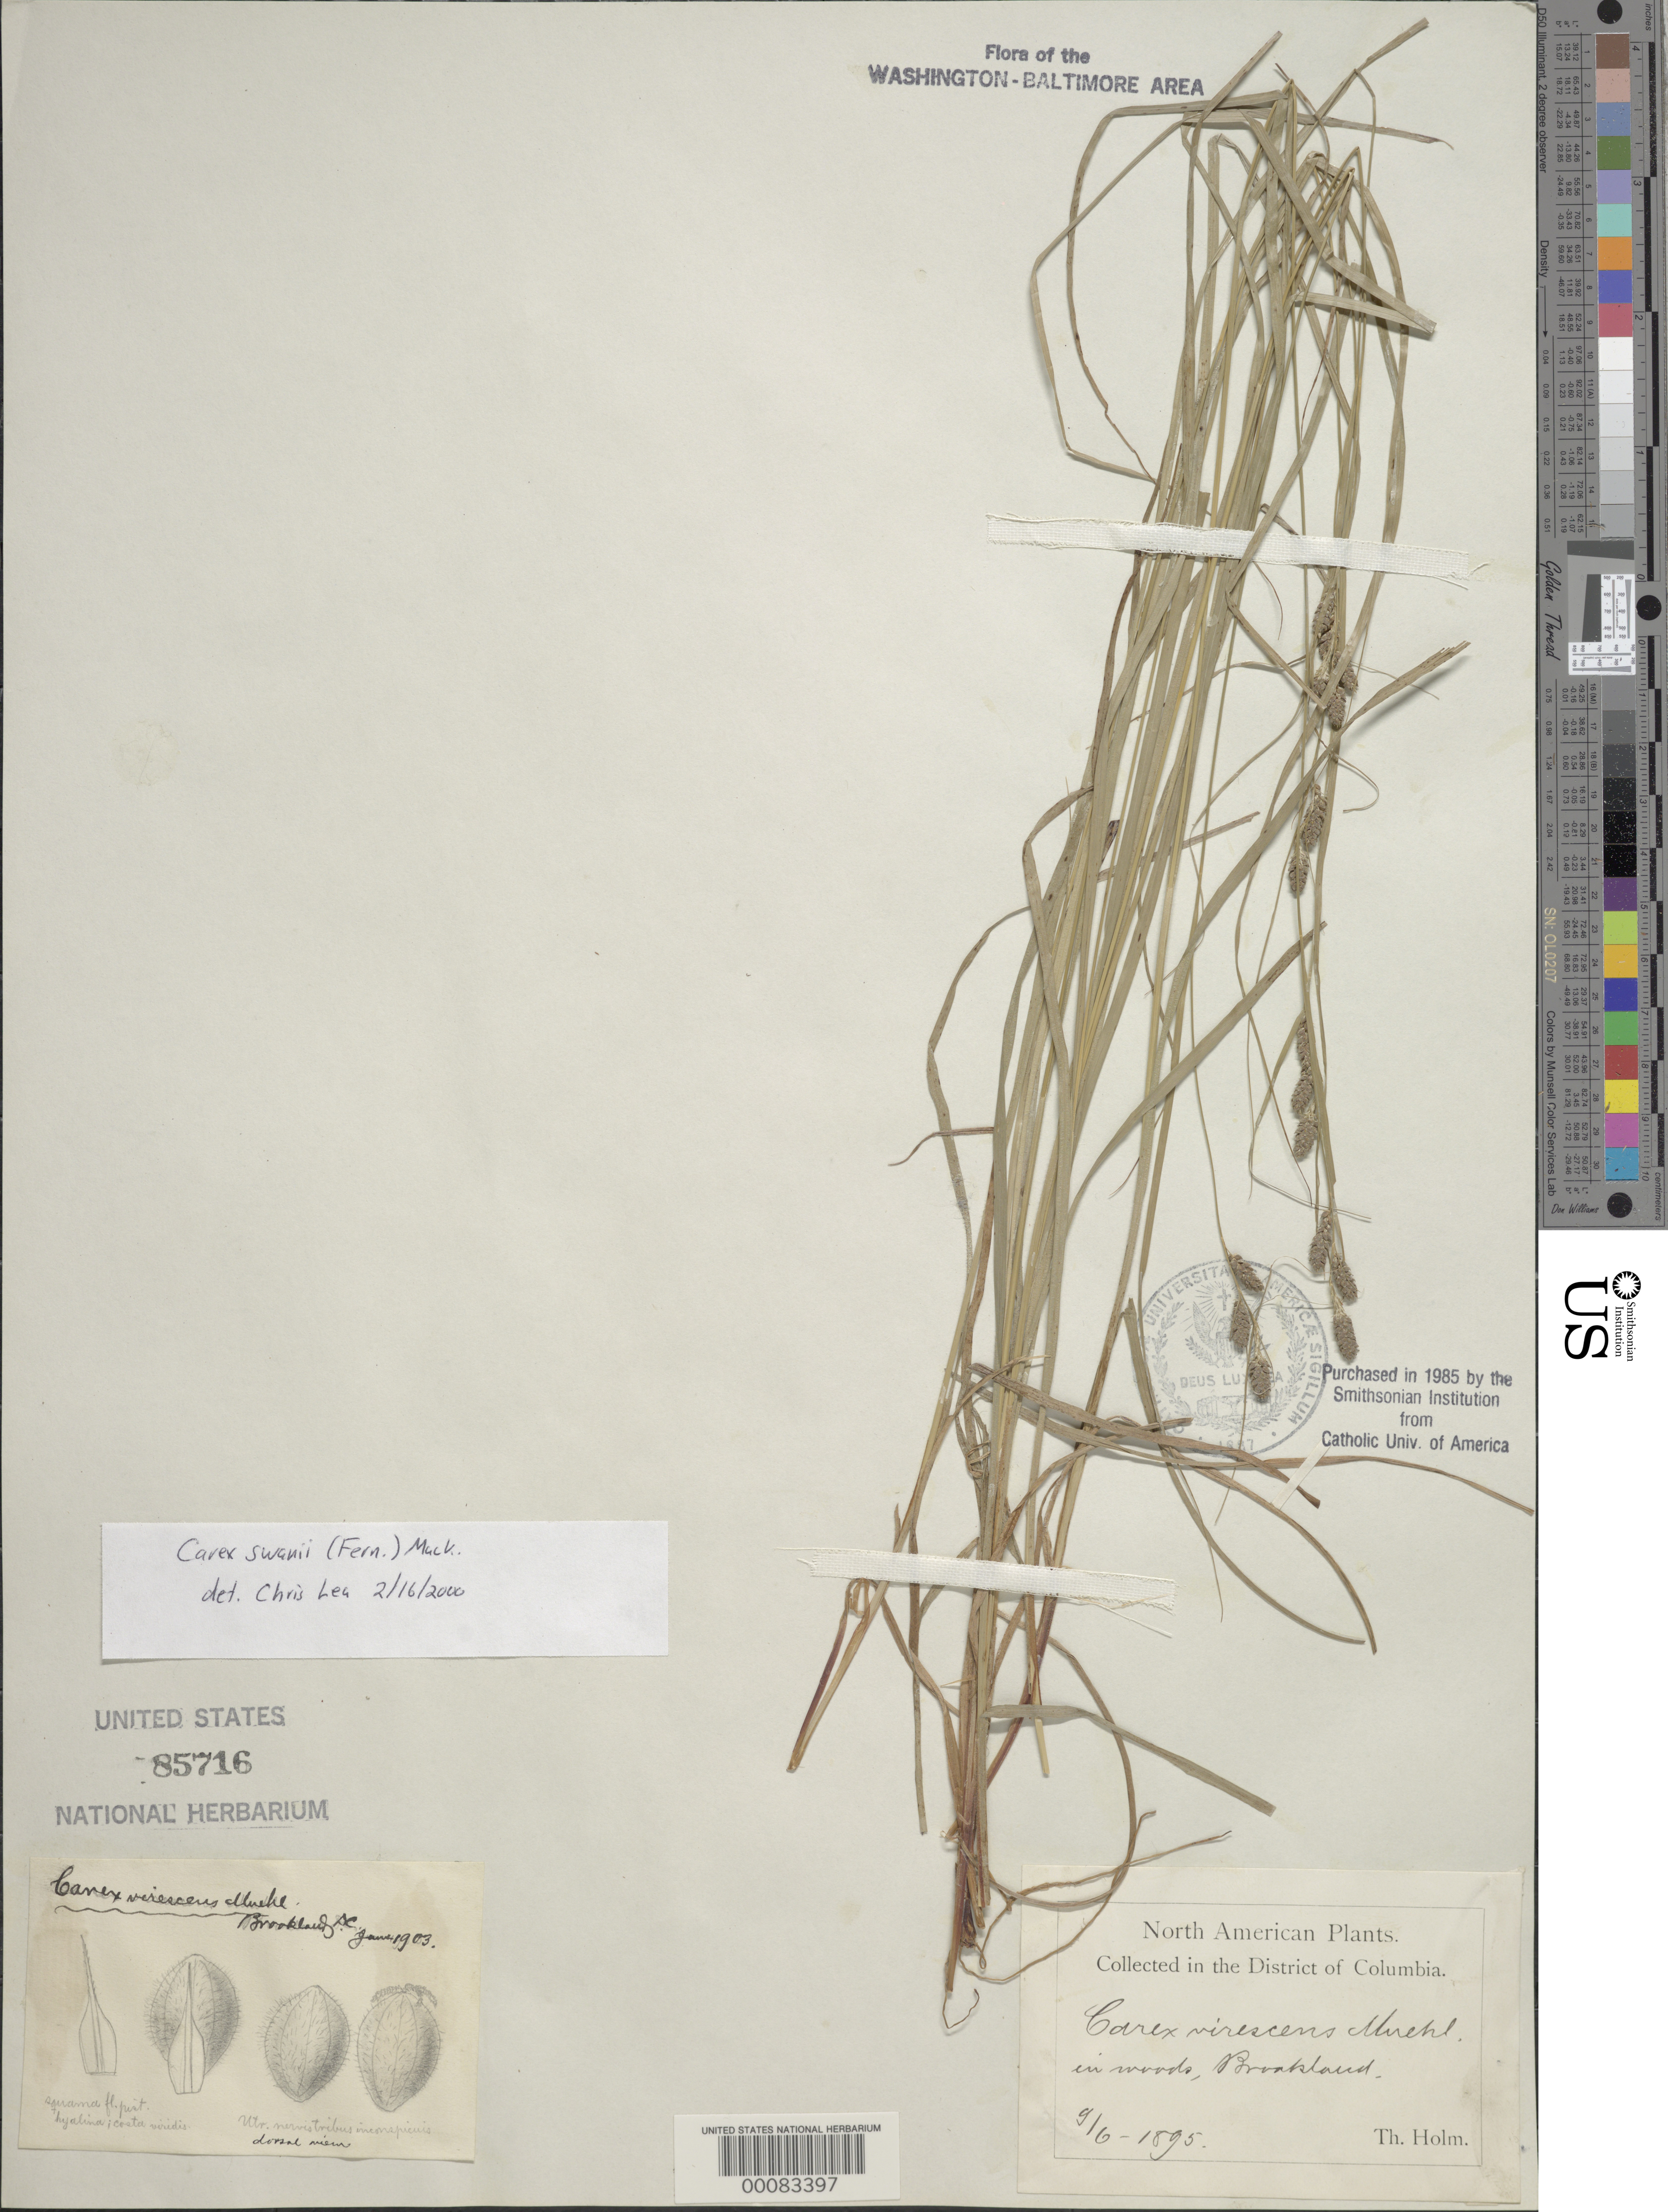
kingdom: Plantae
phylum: Tracheophyta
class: Liliopsida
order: Poales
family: Cyperaceae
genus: Carex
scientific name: Carex swanii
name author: (Fernald) Mack.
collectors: T. Holm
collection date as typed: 09 Jun 1895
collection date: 1895-06-09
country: United States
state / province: District of Columbia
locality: Brookland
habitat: Woods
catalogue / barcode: US 85716